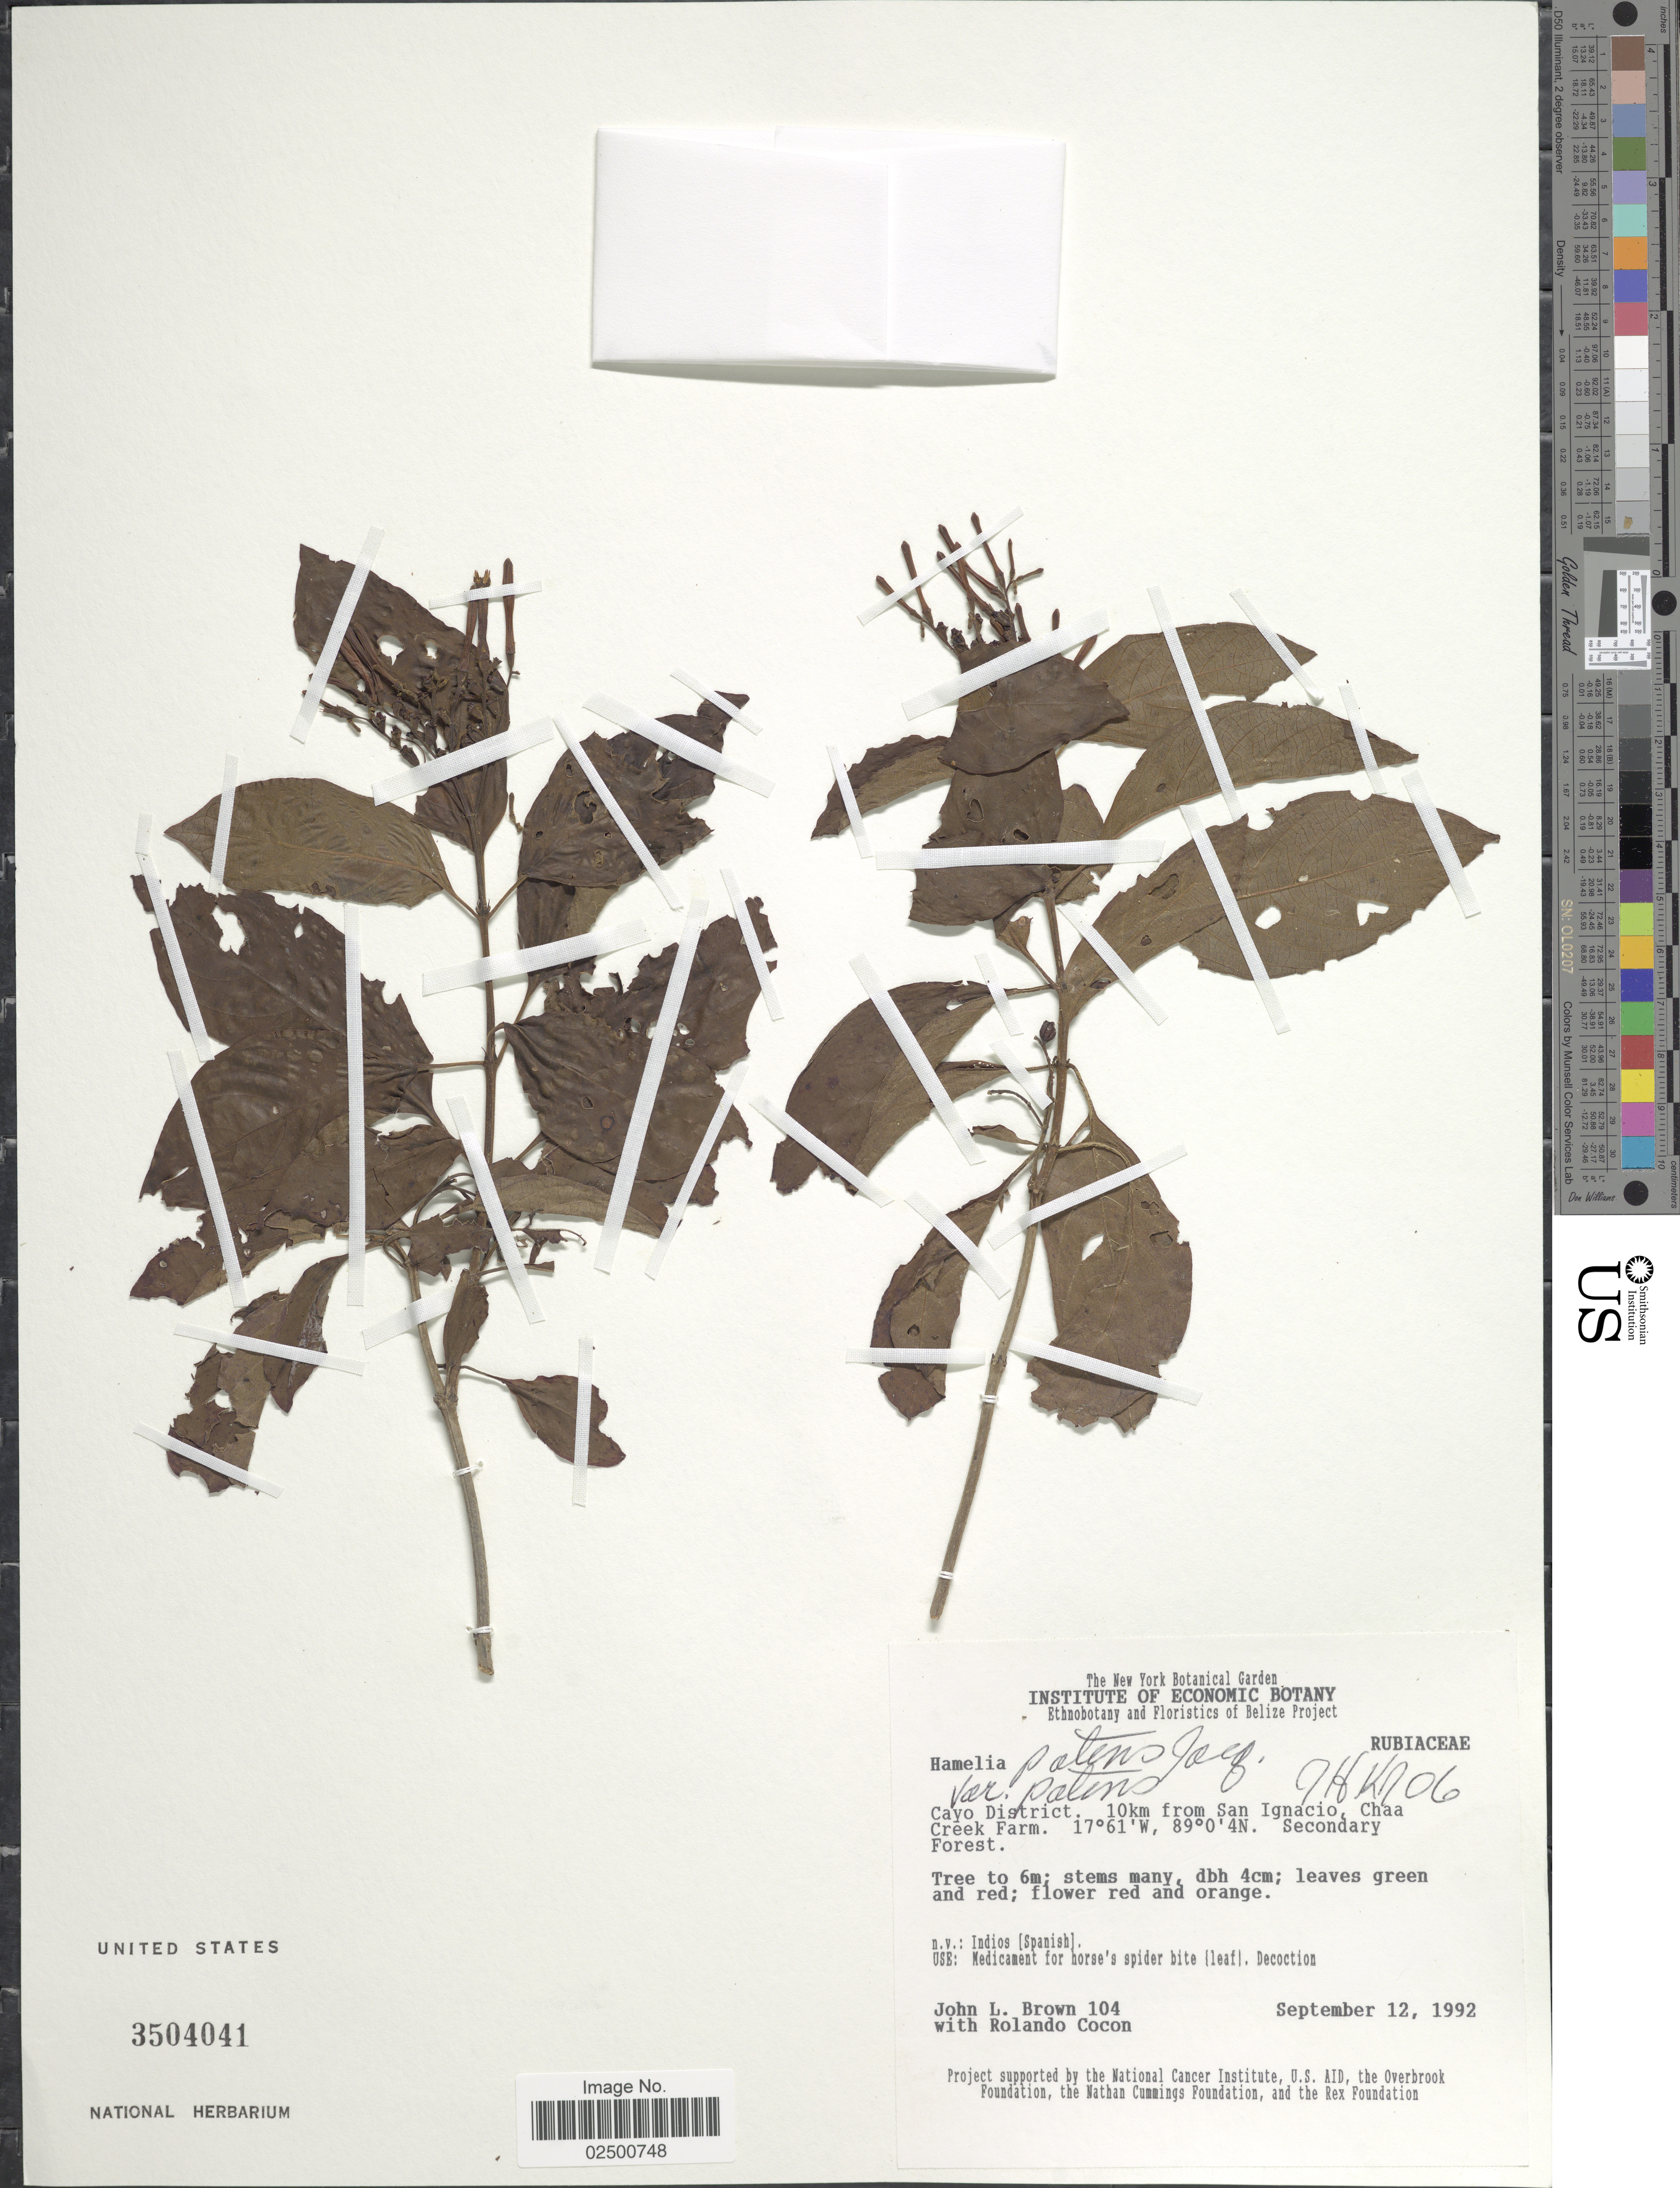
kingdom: Plantae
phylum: Tracheophyta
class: Magnoliopsida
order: Gentianales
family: Rubiaceae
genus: Hamelia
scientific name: Hamelia patens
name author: Jacq.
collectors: J. L. Brown & R. Cocon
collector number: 104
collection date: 1992-09-12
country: Belize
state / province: Cayo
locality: Cayo District. 10km from San Ignacio, Chaa Creek Farm.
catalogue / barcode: US 3504041